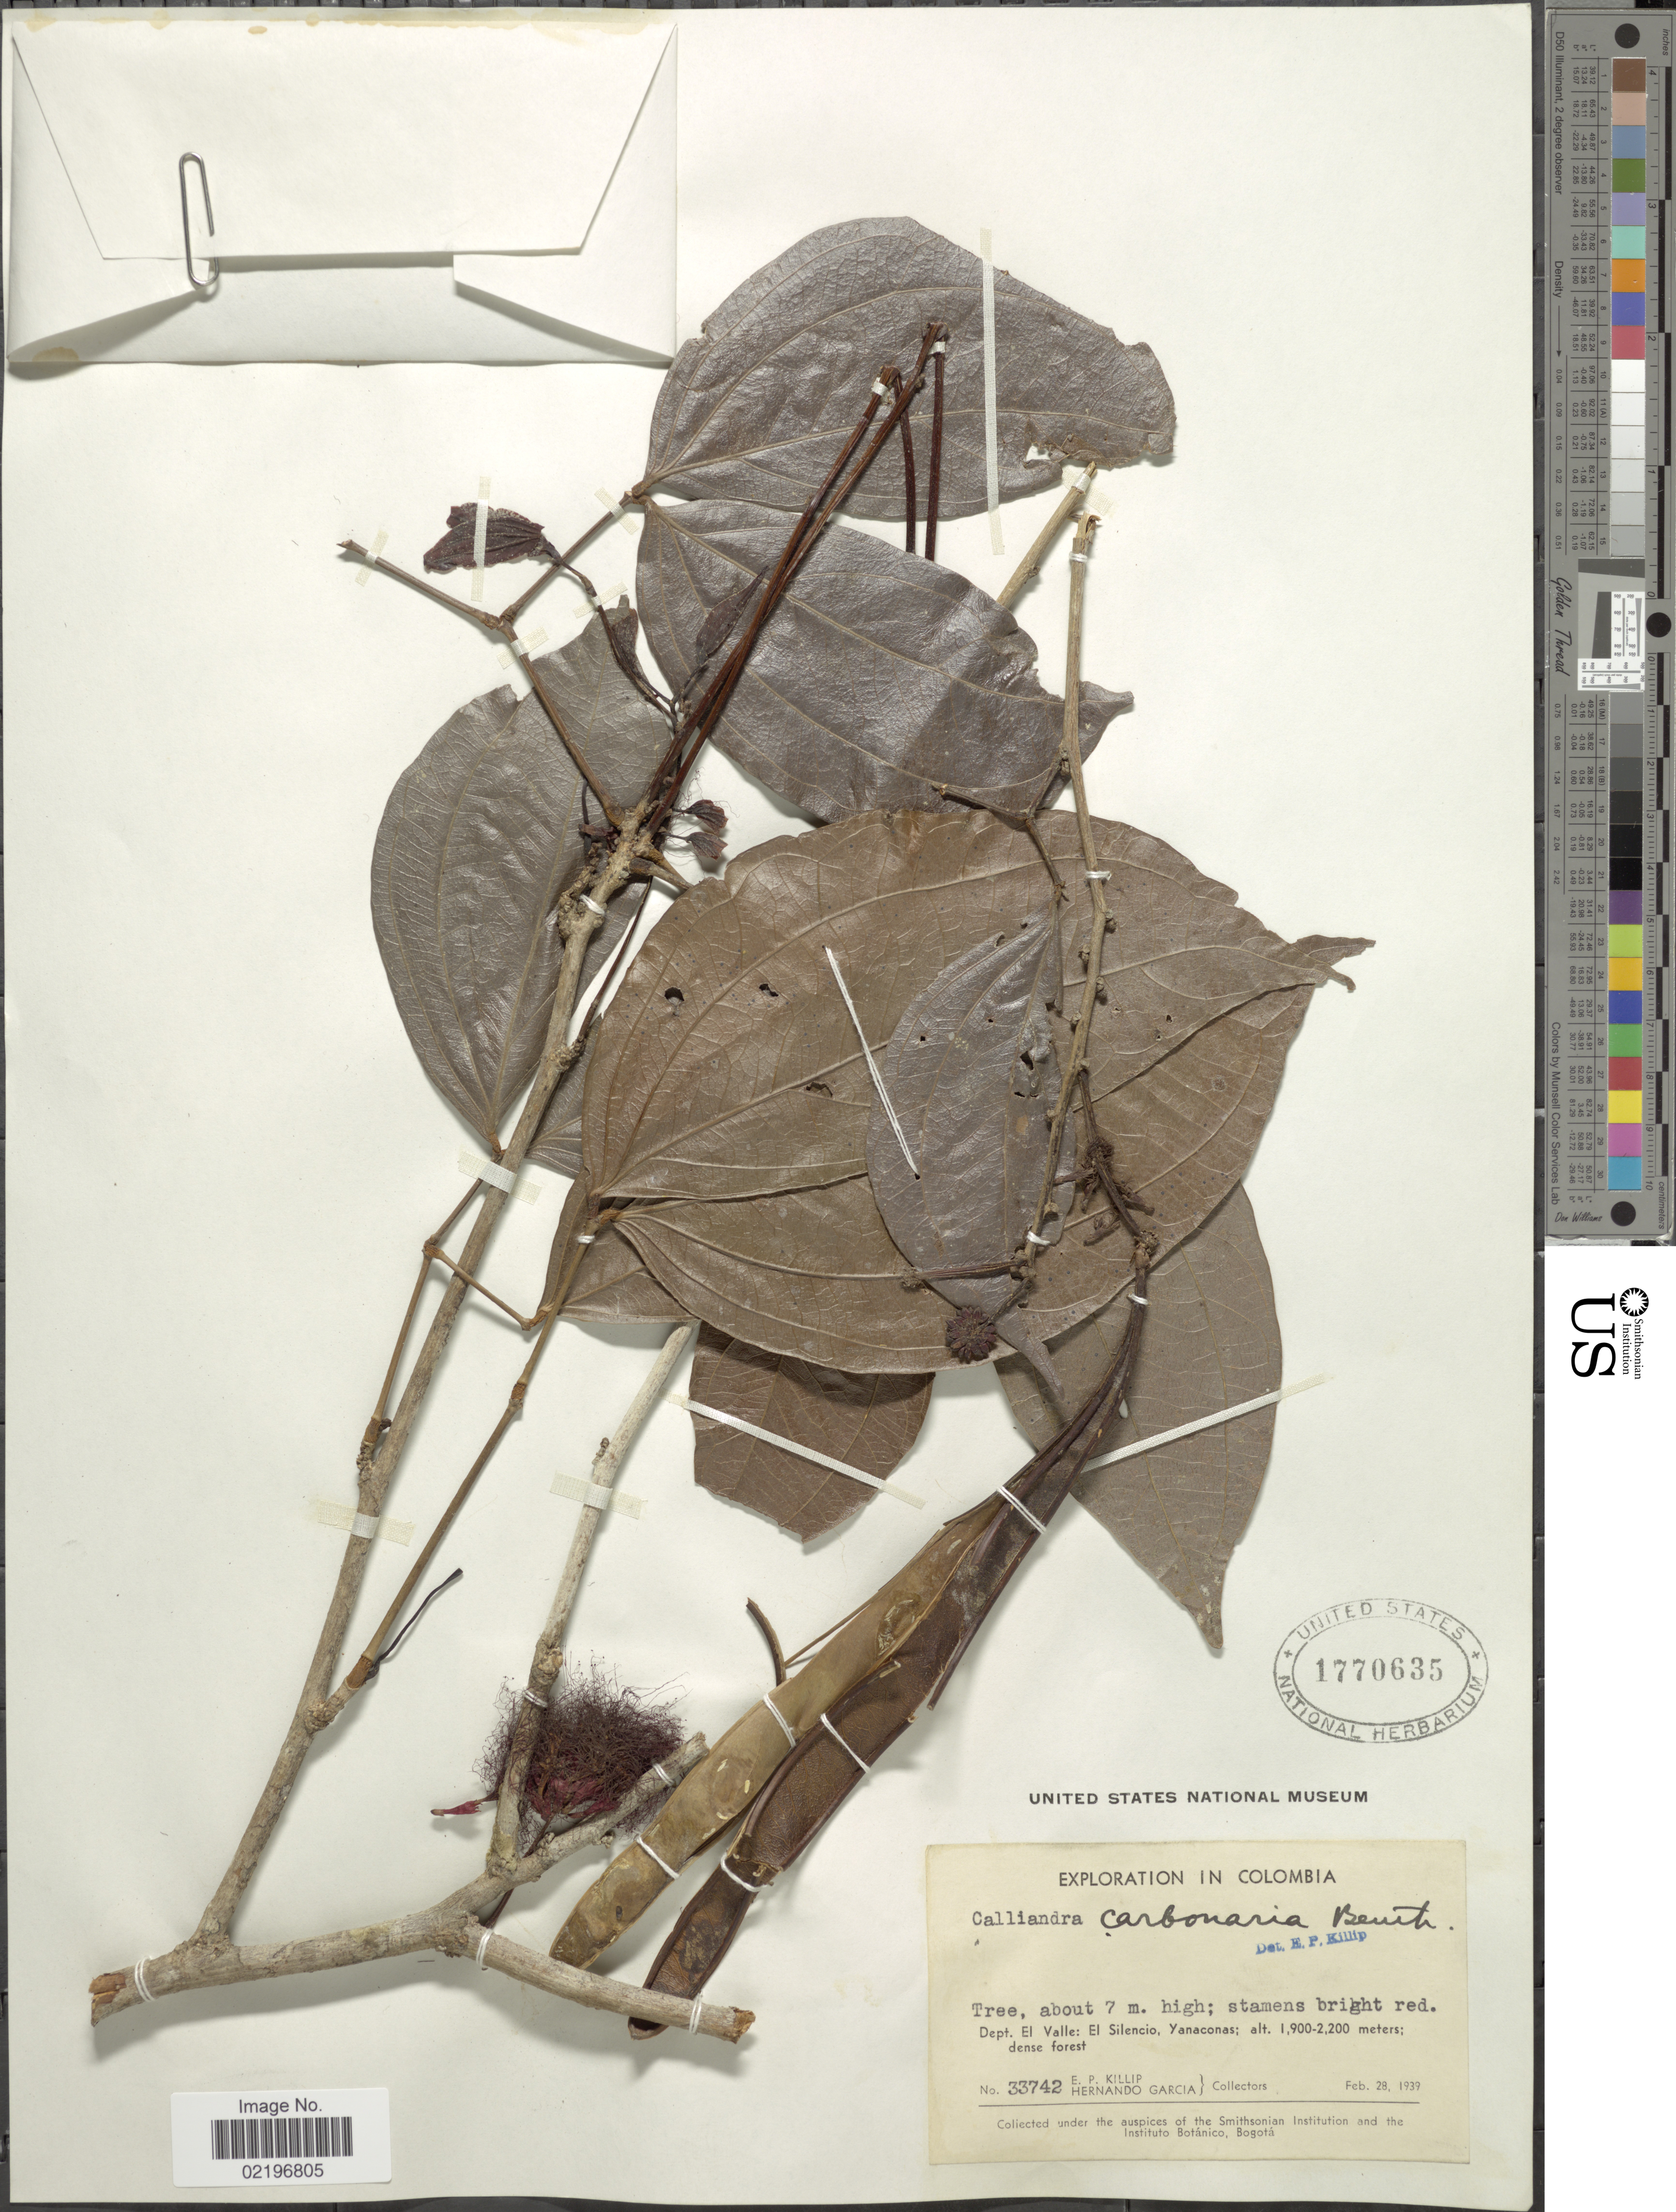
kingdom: Plantae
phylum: Tracheophyta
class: Magnoliopsida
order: Fabales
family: Fabaceae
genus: Calliandra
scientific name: Calliandra trinervia var. carbonaria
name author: (Benth.) Barneby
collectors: E. P. Killip & H. Garcia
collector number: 33742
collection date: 1939-02-28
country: Colombia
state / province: Valle del Cauca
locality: Dept. El Valle: El Silencio Yanaconas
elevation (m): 1900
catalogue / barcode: US 1770635